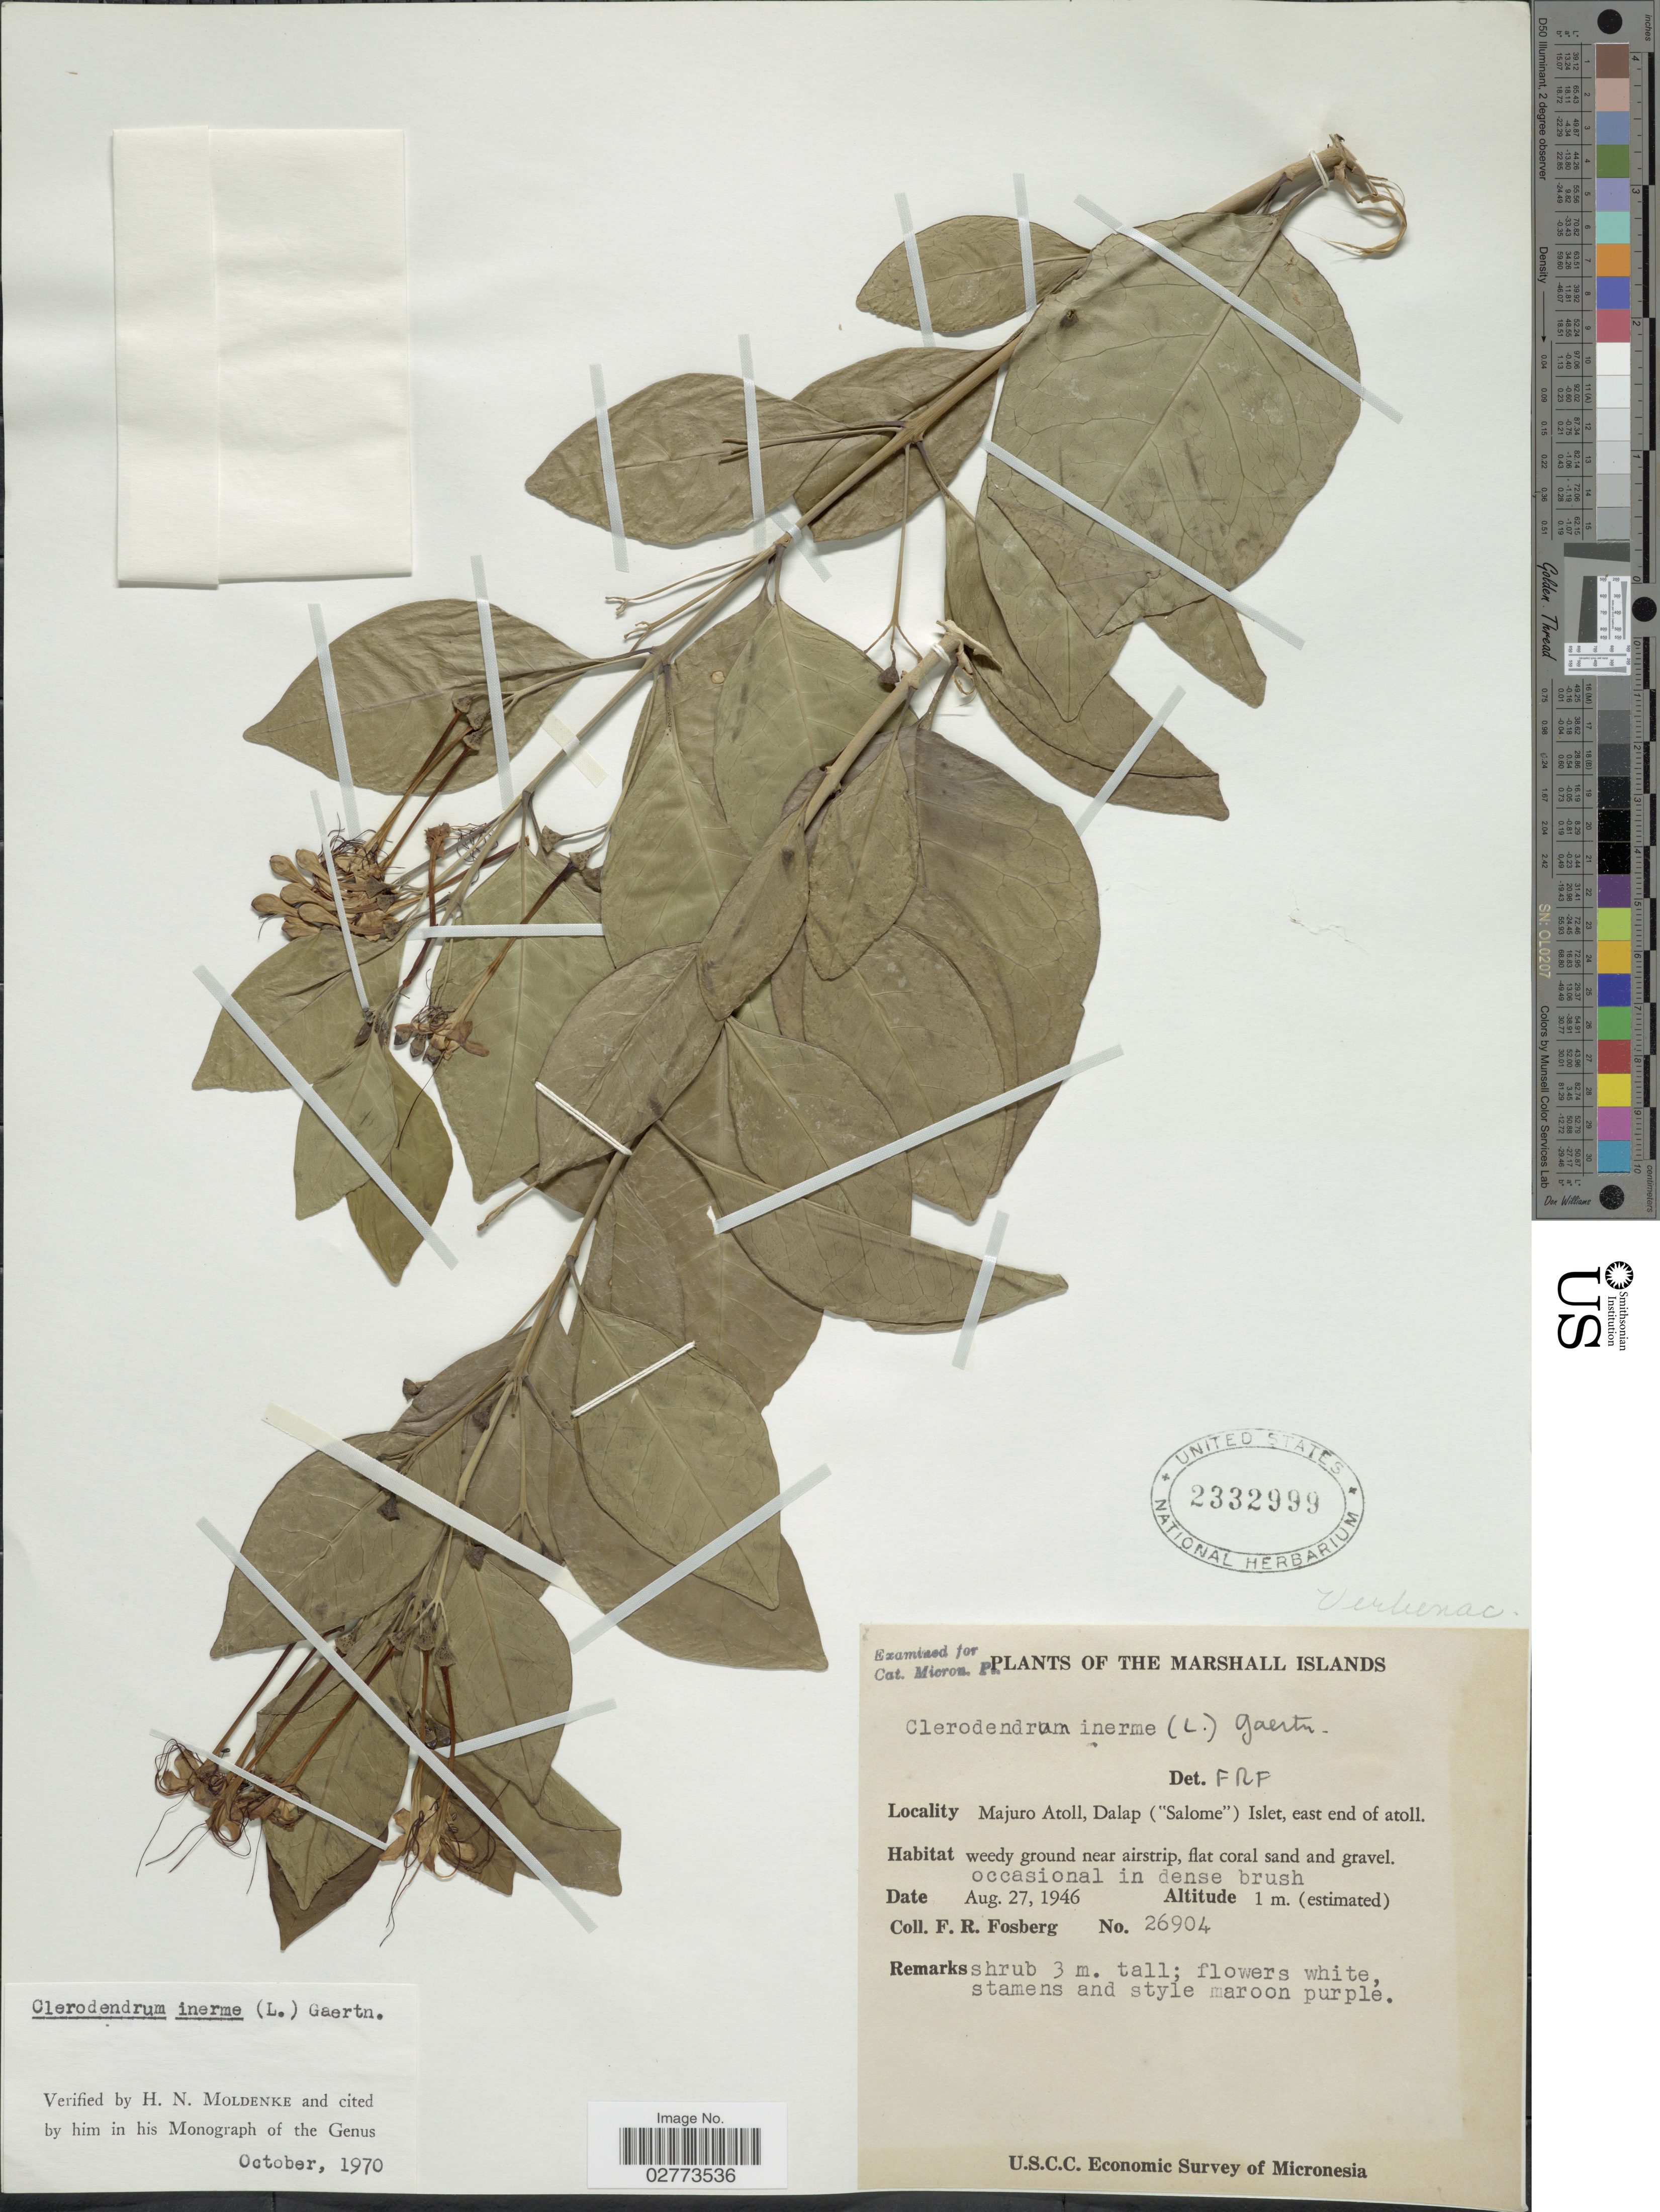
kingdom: Plantae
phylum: Tracheophyta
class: Magnoliopsida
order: Lamiales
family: Lamiaceae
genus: Clerodendrum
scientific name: Clerodendrum inerme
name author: (L.) Gaertn.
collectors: F. R. Fosberg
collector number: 26904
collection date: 1946-08-27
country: Marshall Islands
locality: Majuro Atoll, Dalap ("Salome") Islet, east end of atoll.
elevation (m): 1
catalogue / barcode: US 2332999